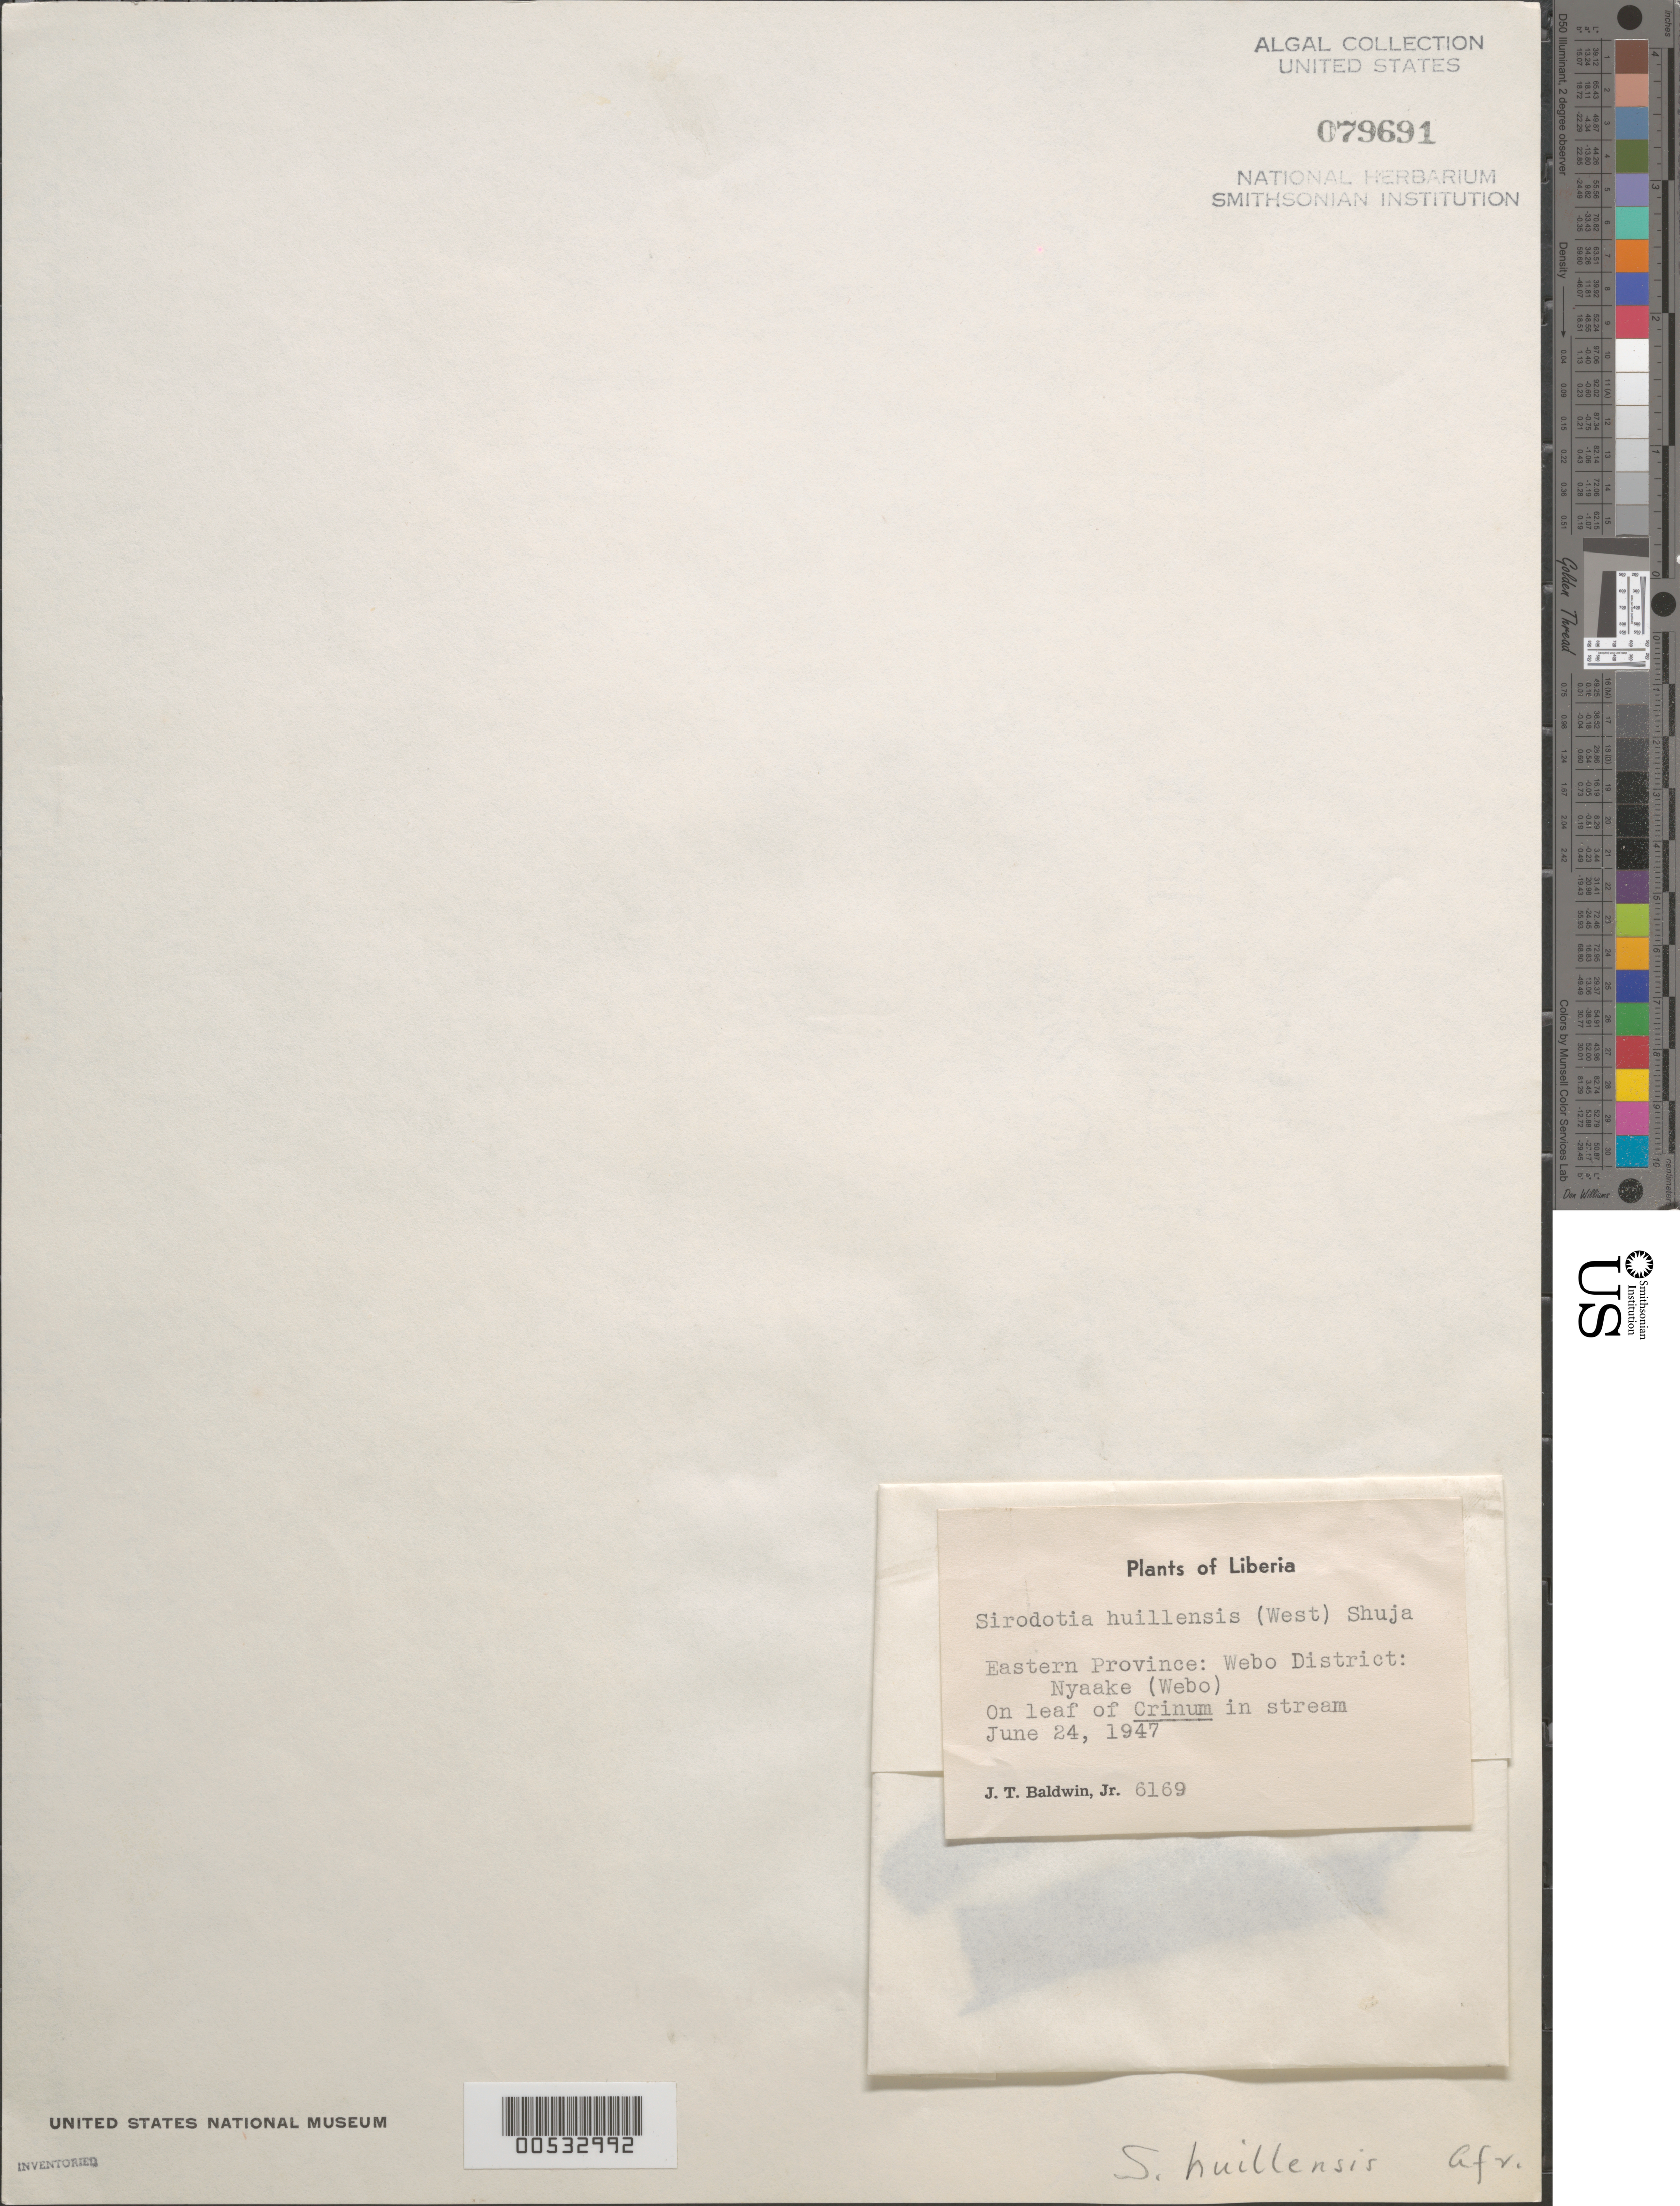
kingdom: Plantae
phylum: Rhodophyta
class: Florideophyceae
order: Batrachospermales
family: Batrachospermaceae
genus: Sirodotia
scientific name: Sirodotia huillensis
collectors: J. T. Baldwin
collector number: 6169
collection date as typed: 24 Jun 1947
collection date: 1947-06-24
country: Liberia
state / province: River Gee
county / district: Webo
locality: Nyaake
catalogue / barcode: US 79691